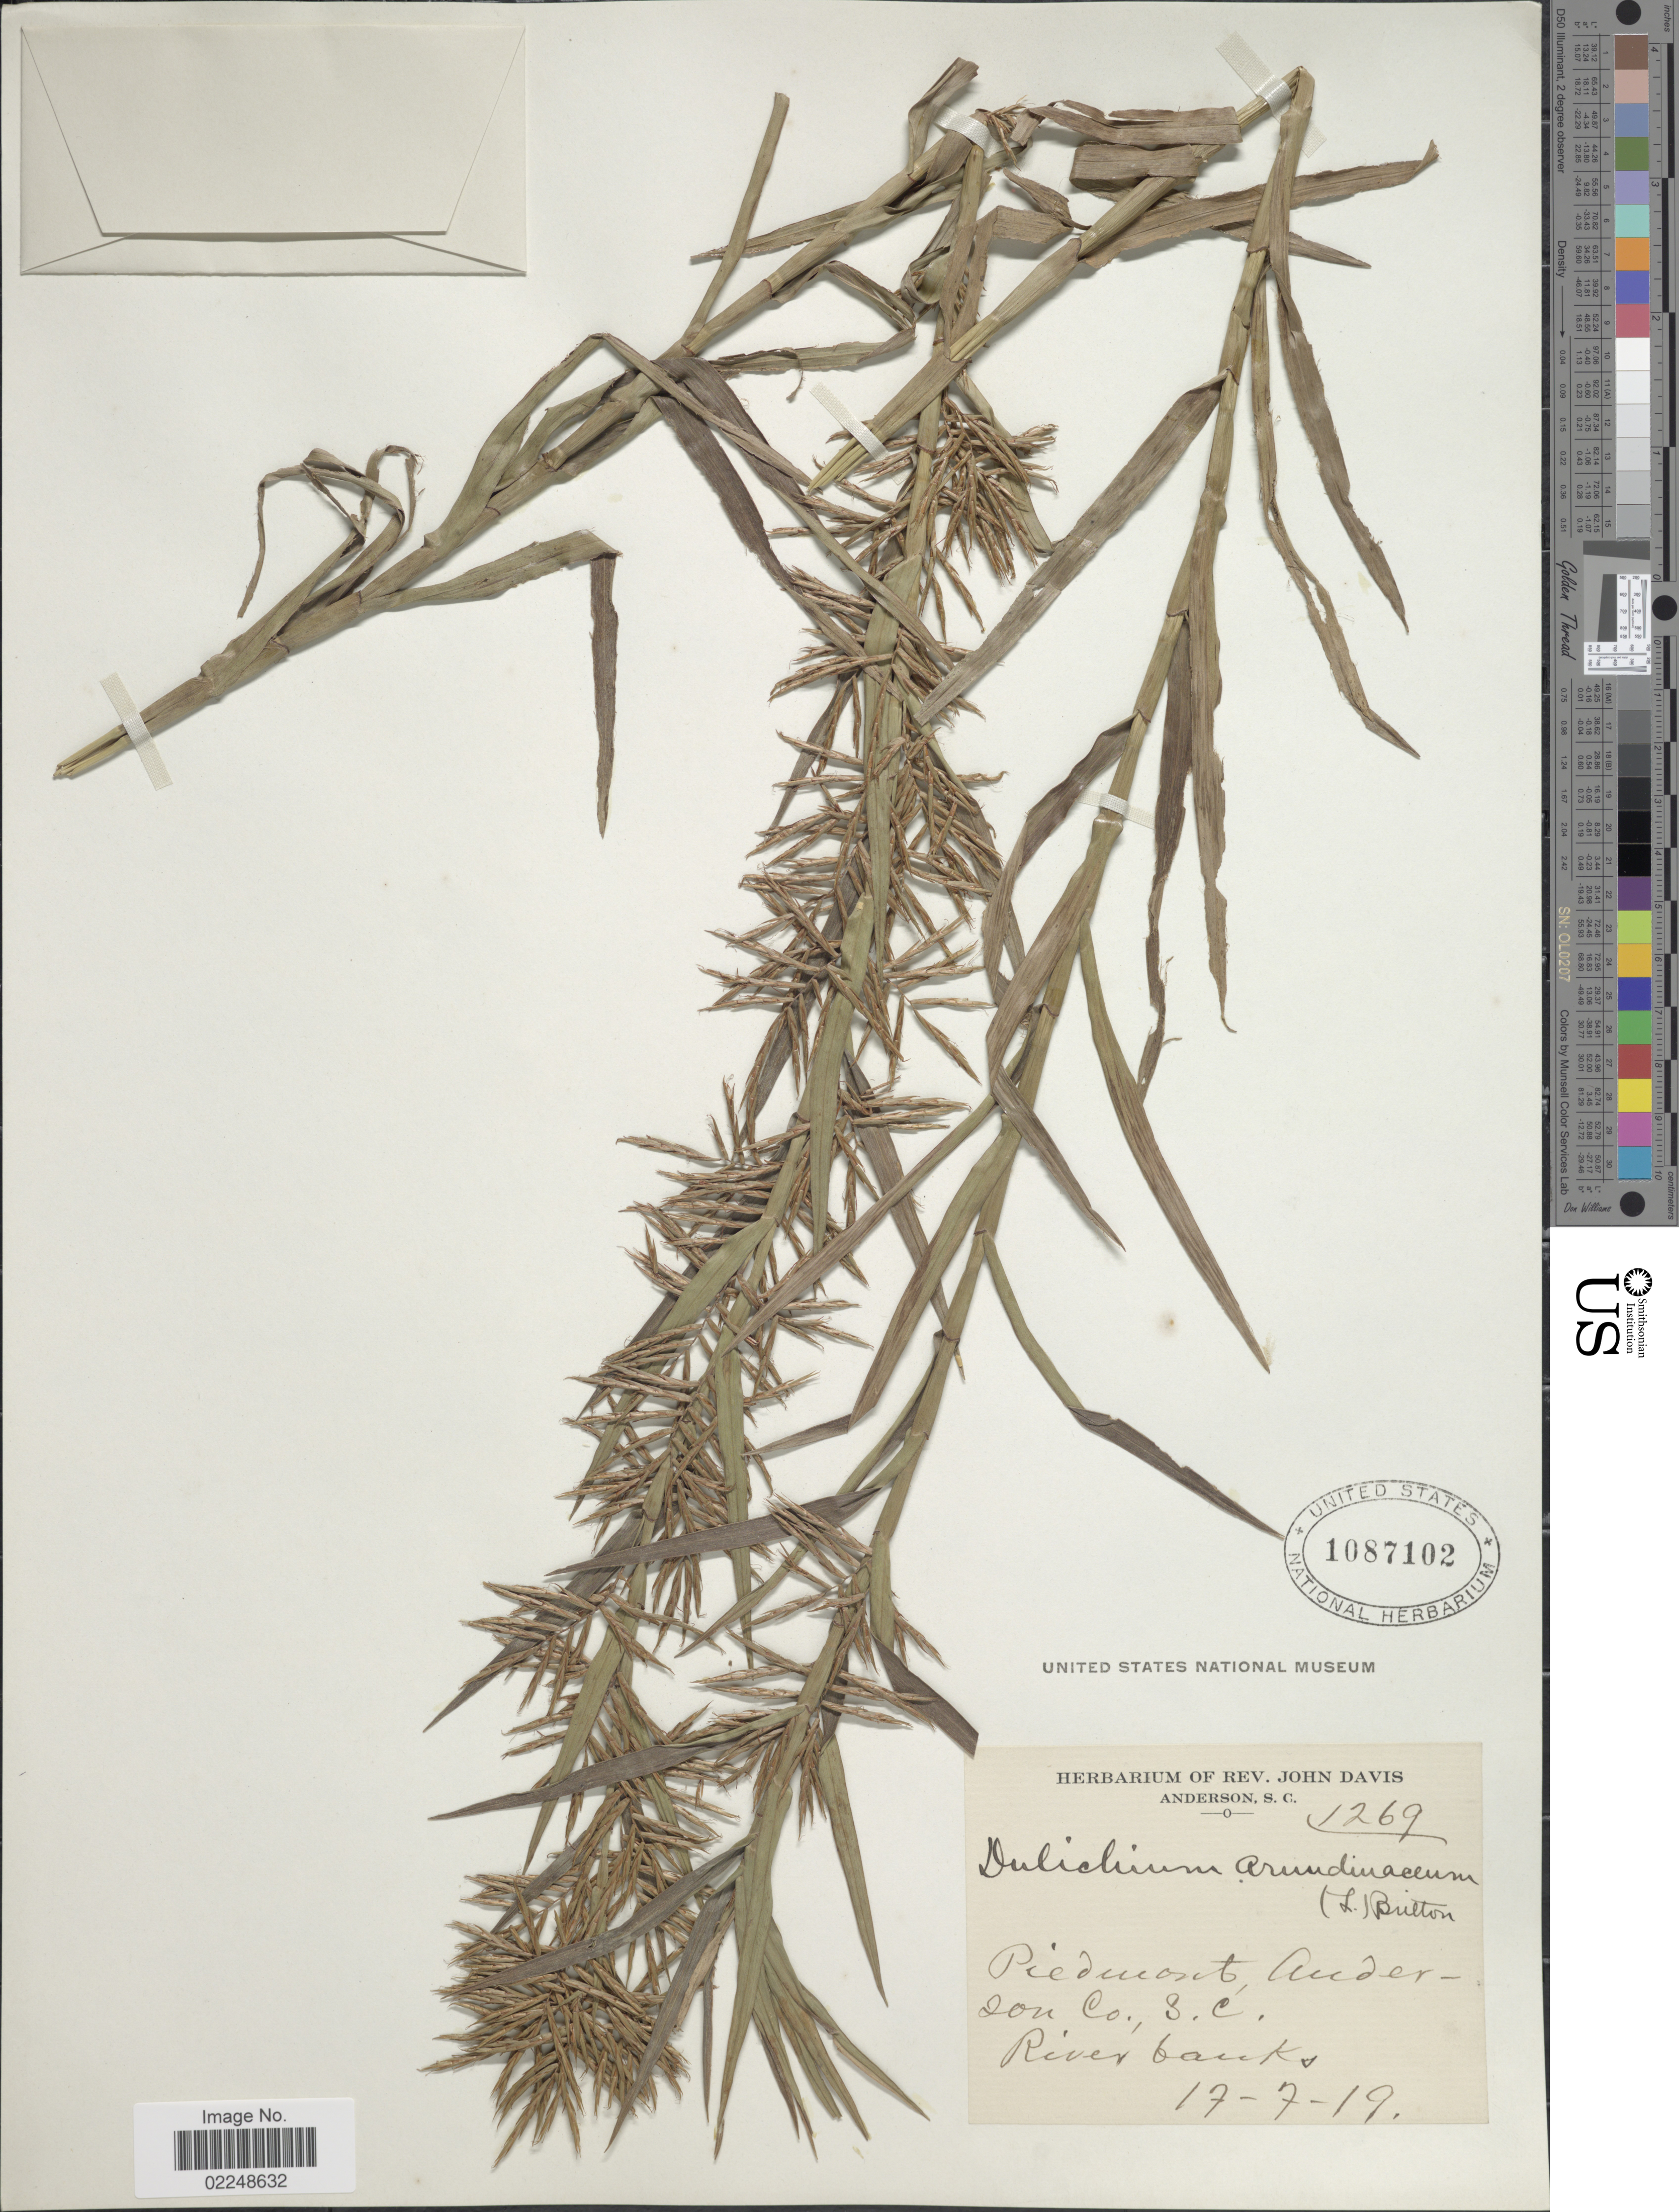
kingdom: Plantae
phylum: Tracheophyta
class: Liliopsida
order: Poales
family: Cyperaceae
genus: Dulichium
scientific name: Dulichium arundinaceum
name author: (L.) Britton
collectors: ex herb. Rev. John Davis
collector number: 1269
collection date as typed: Transcribed d/m/y: 17/7/19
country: United States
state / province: South Carolina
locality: Piedmont, Anderson Co. S.C.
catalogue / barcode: US 1087102